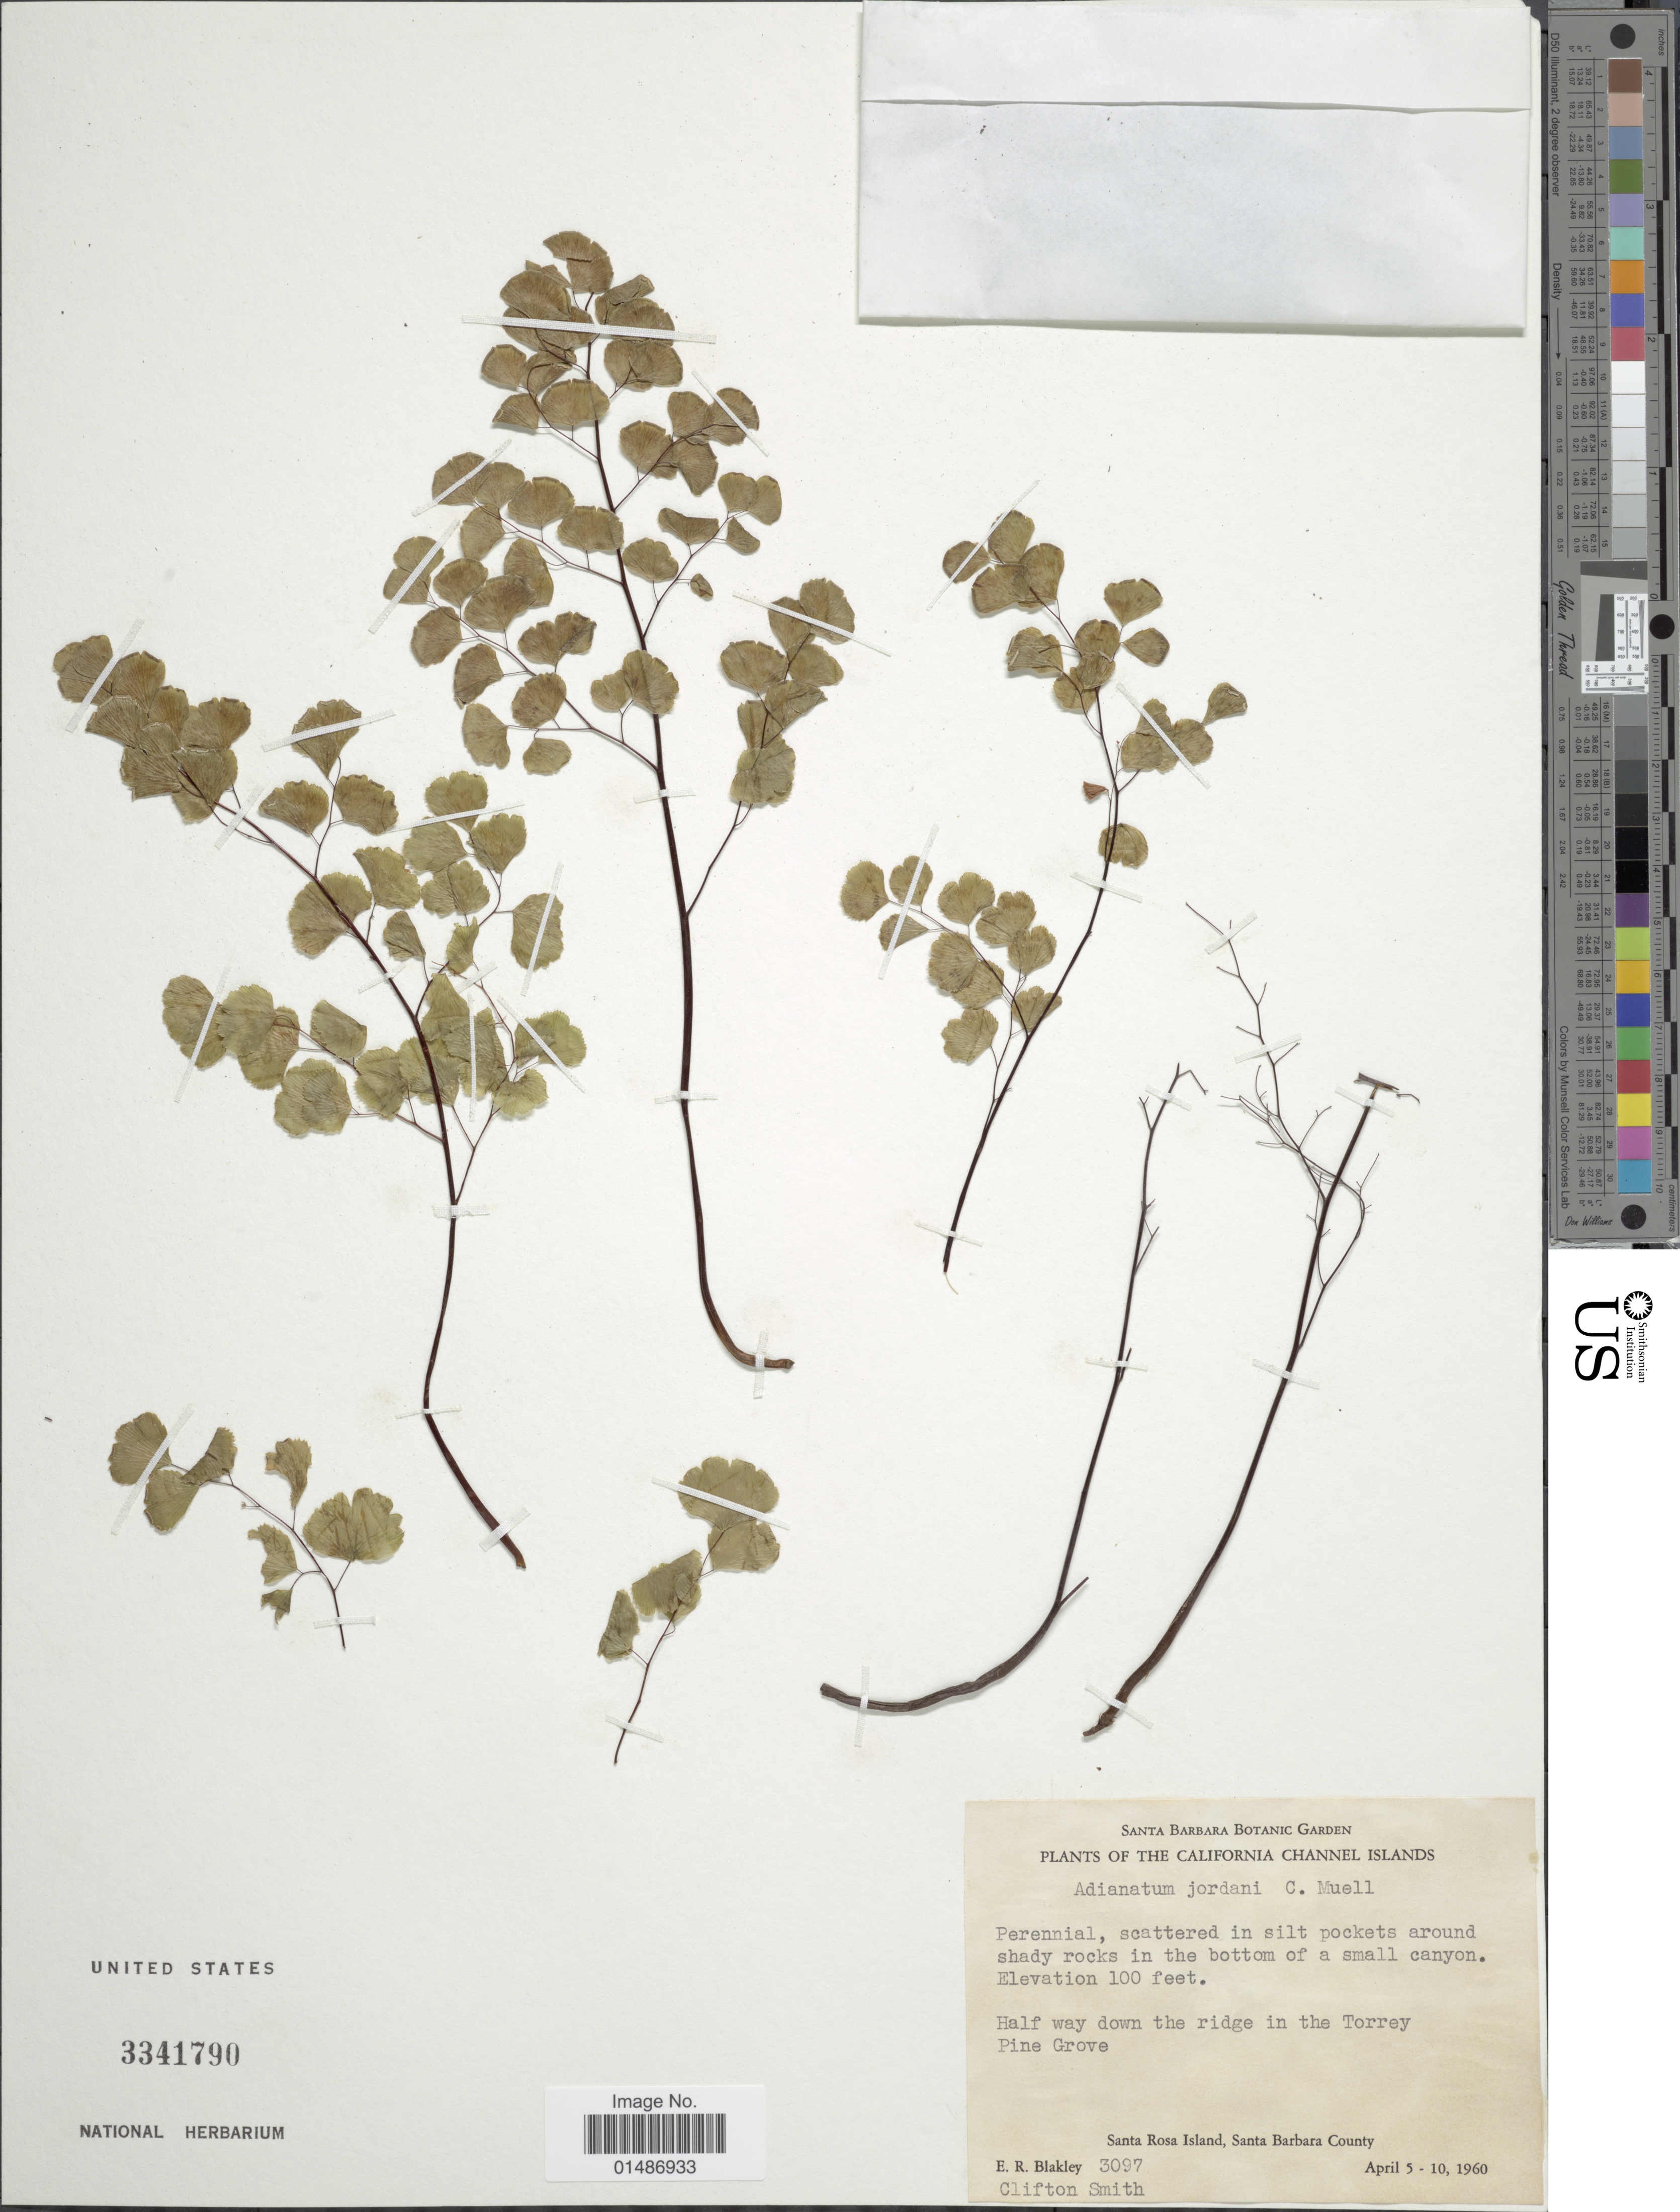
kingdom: Plantae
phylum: Tracheophyta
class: Polypodiopsida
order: Polypodiales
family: Pteridaceae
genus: Adiantum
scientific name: Adiantum jordanii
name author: C.H. Mull.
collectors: E. R. Blakley & C. F. Smith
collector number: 3097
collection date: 1960-04-05/1960-04-10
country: United States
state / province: California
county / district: Santa Barbara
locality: California Channel Islands. Half way down the ridge in the Torrey Pine Grove. Santa Rosa Island, Santa Barbara County.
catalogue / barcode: US 3341790